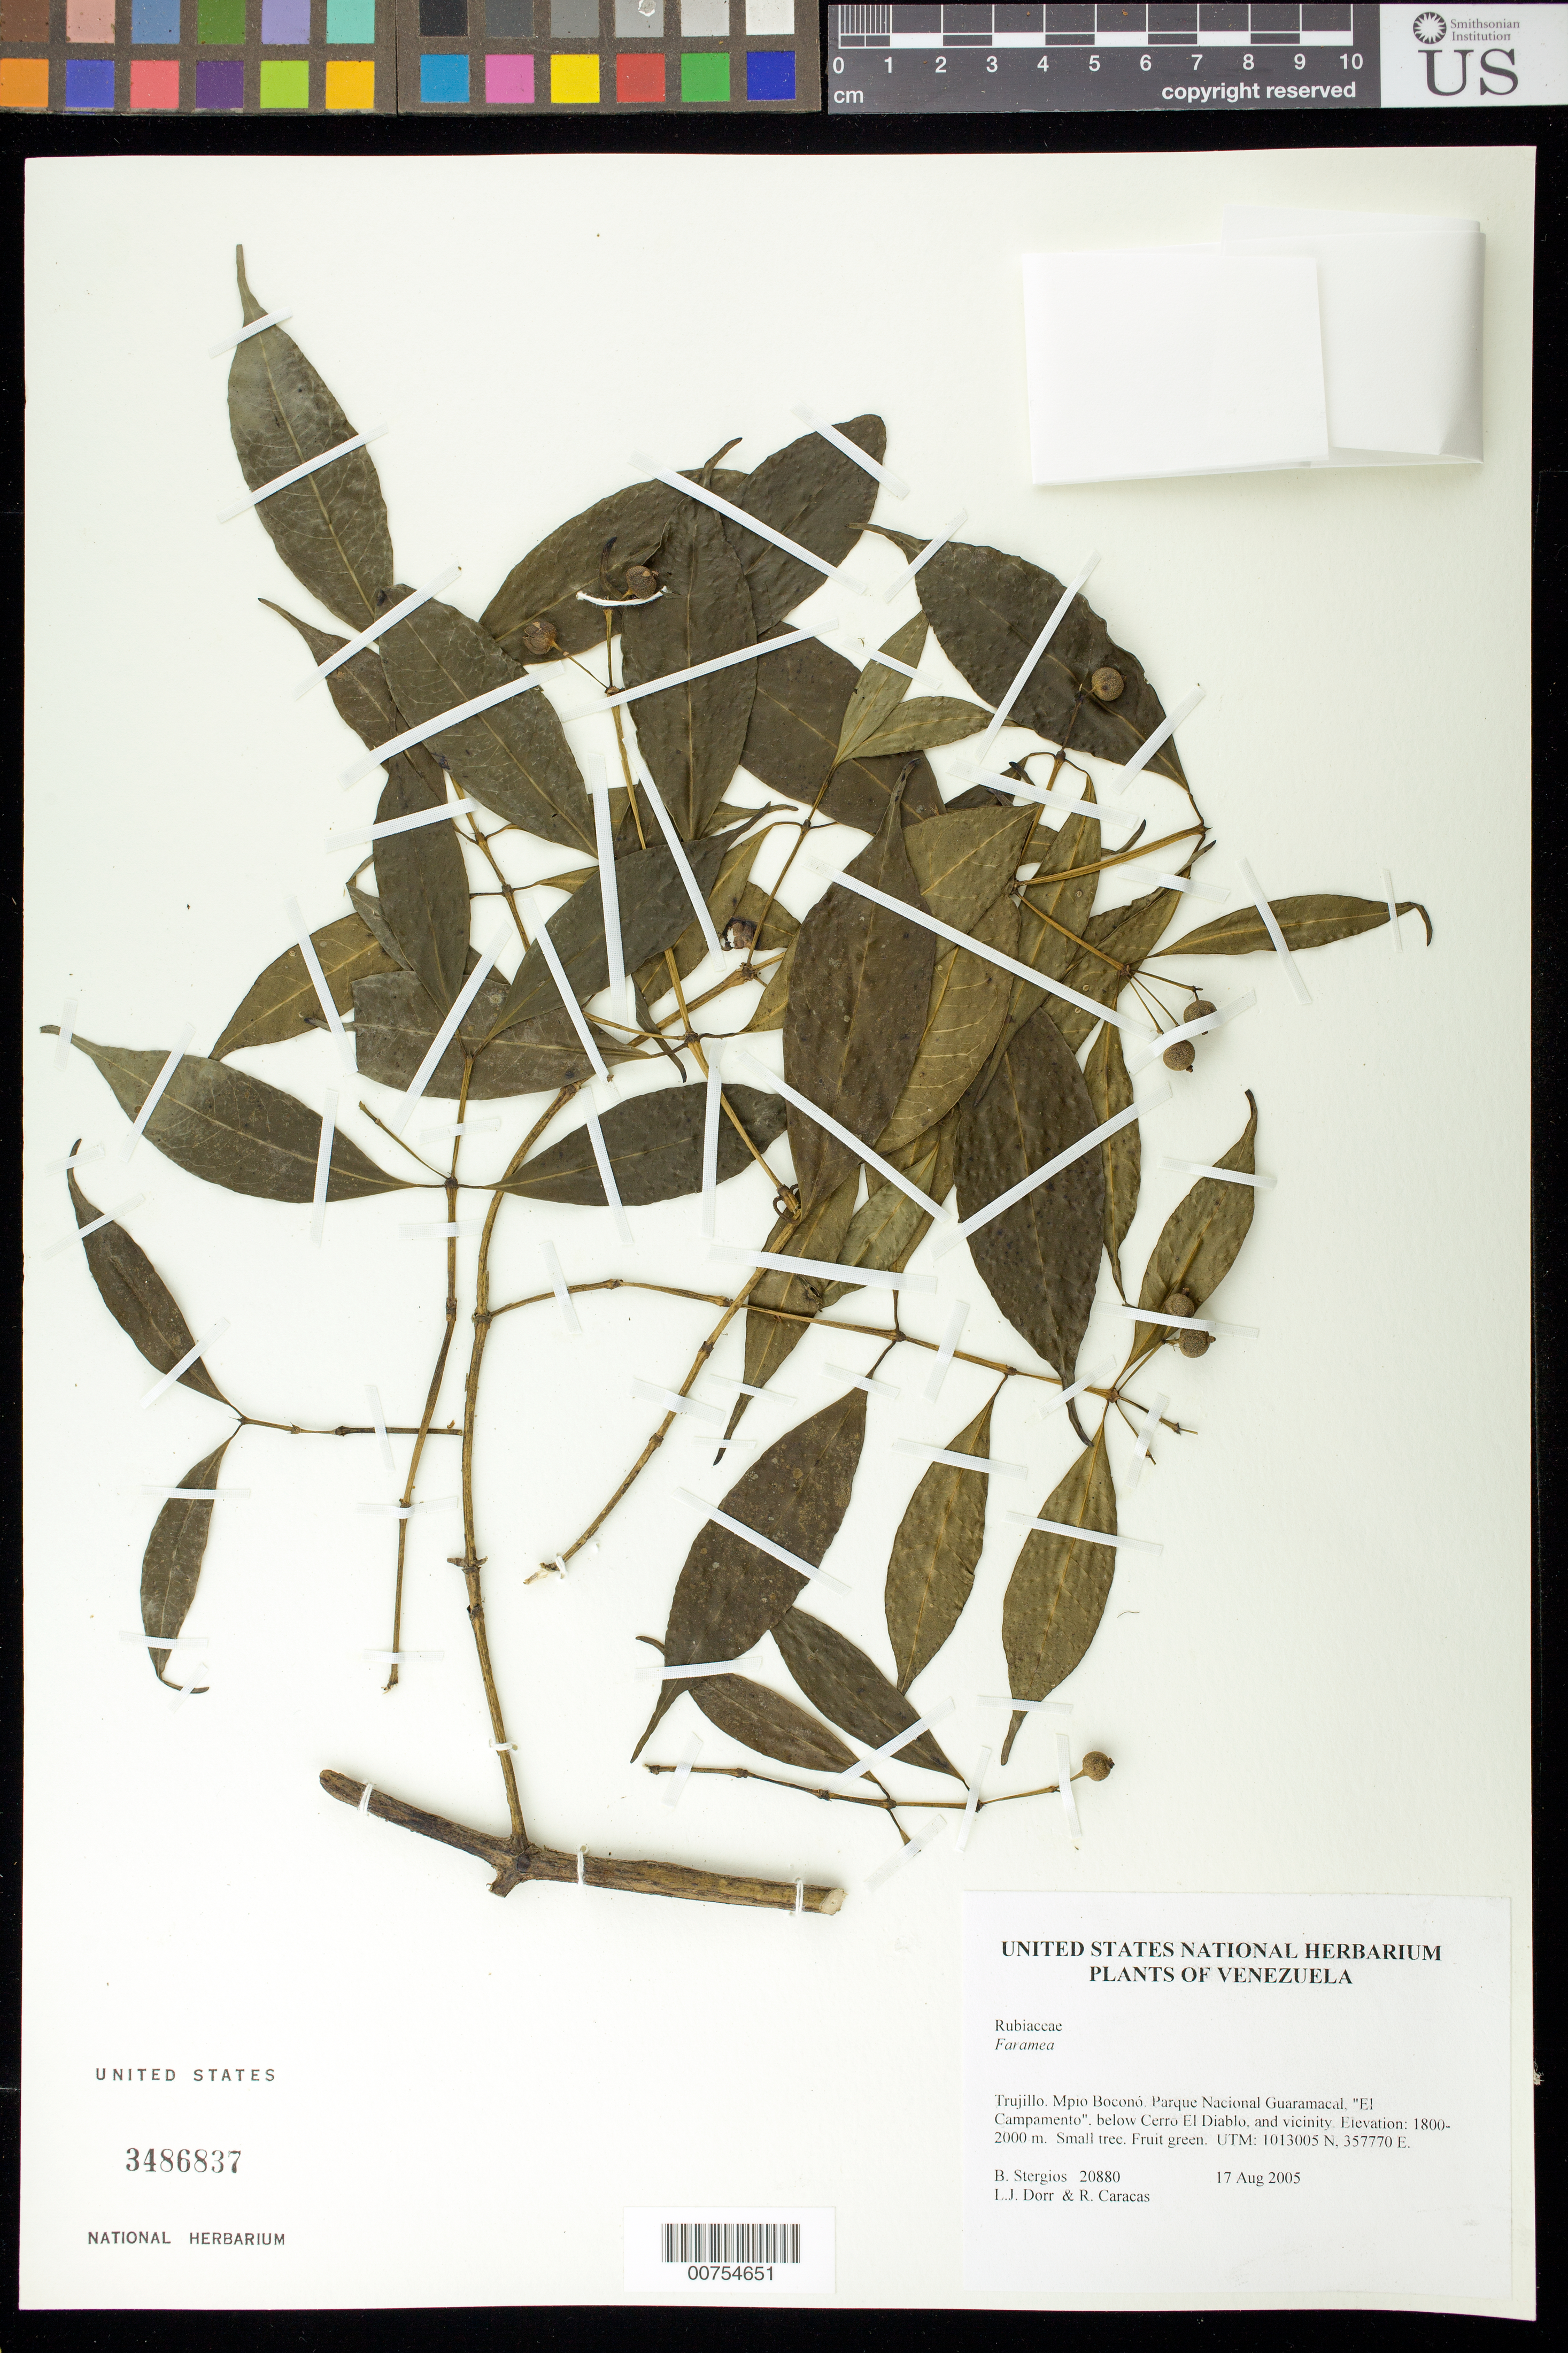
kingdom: Plantae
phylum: Tracheophyta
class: Magnoliopsida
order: Gentianales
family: Rubiaceae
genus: Faramea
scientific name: Faramea sp.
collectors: B. G. Stergios, L. J. Dorr & R. Caracas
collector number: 20880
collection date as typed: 17 Aug 2005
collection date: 2005-08-17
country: Venezuela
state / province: Trujillo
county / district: Boconó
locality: Parque Nacional Guaramacal, "El Campamento", below Cerro El Diablo, and vicinity.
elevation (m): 1800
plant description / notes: PORT, US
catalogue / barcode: US 3486837